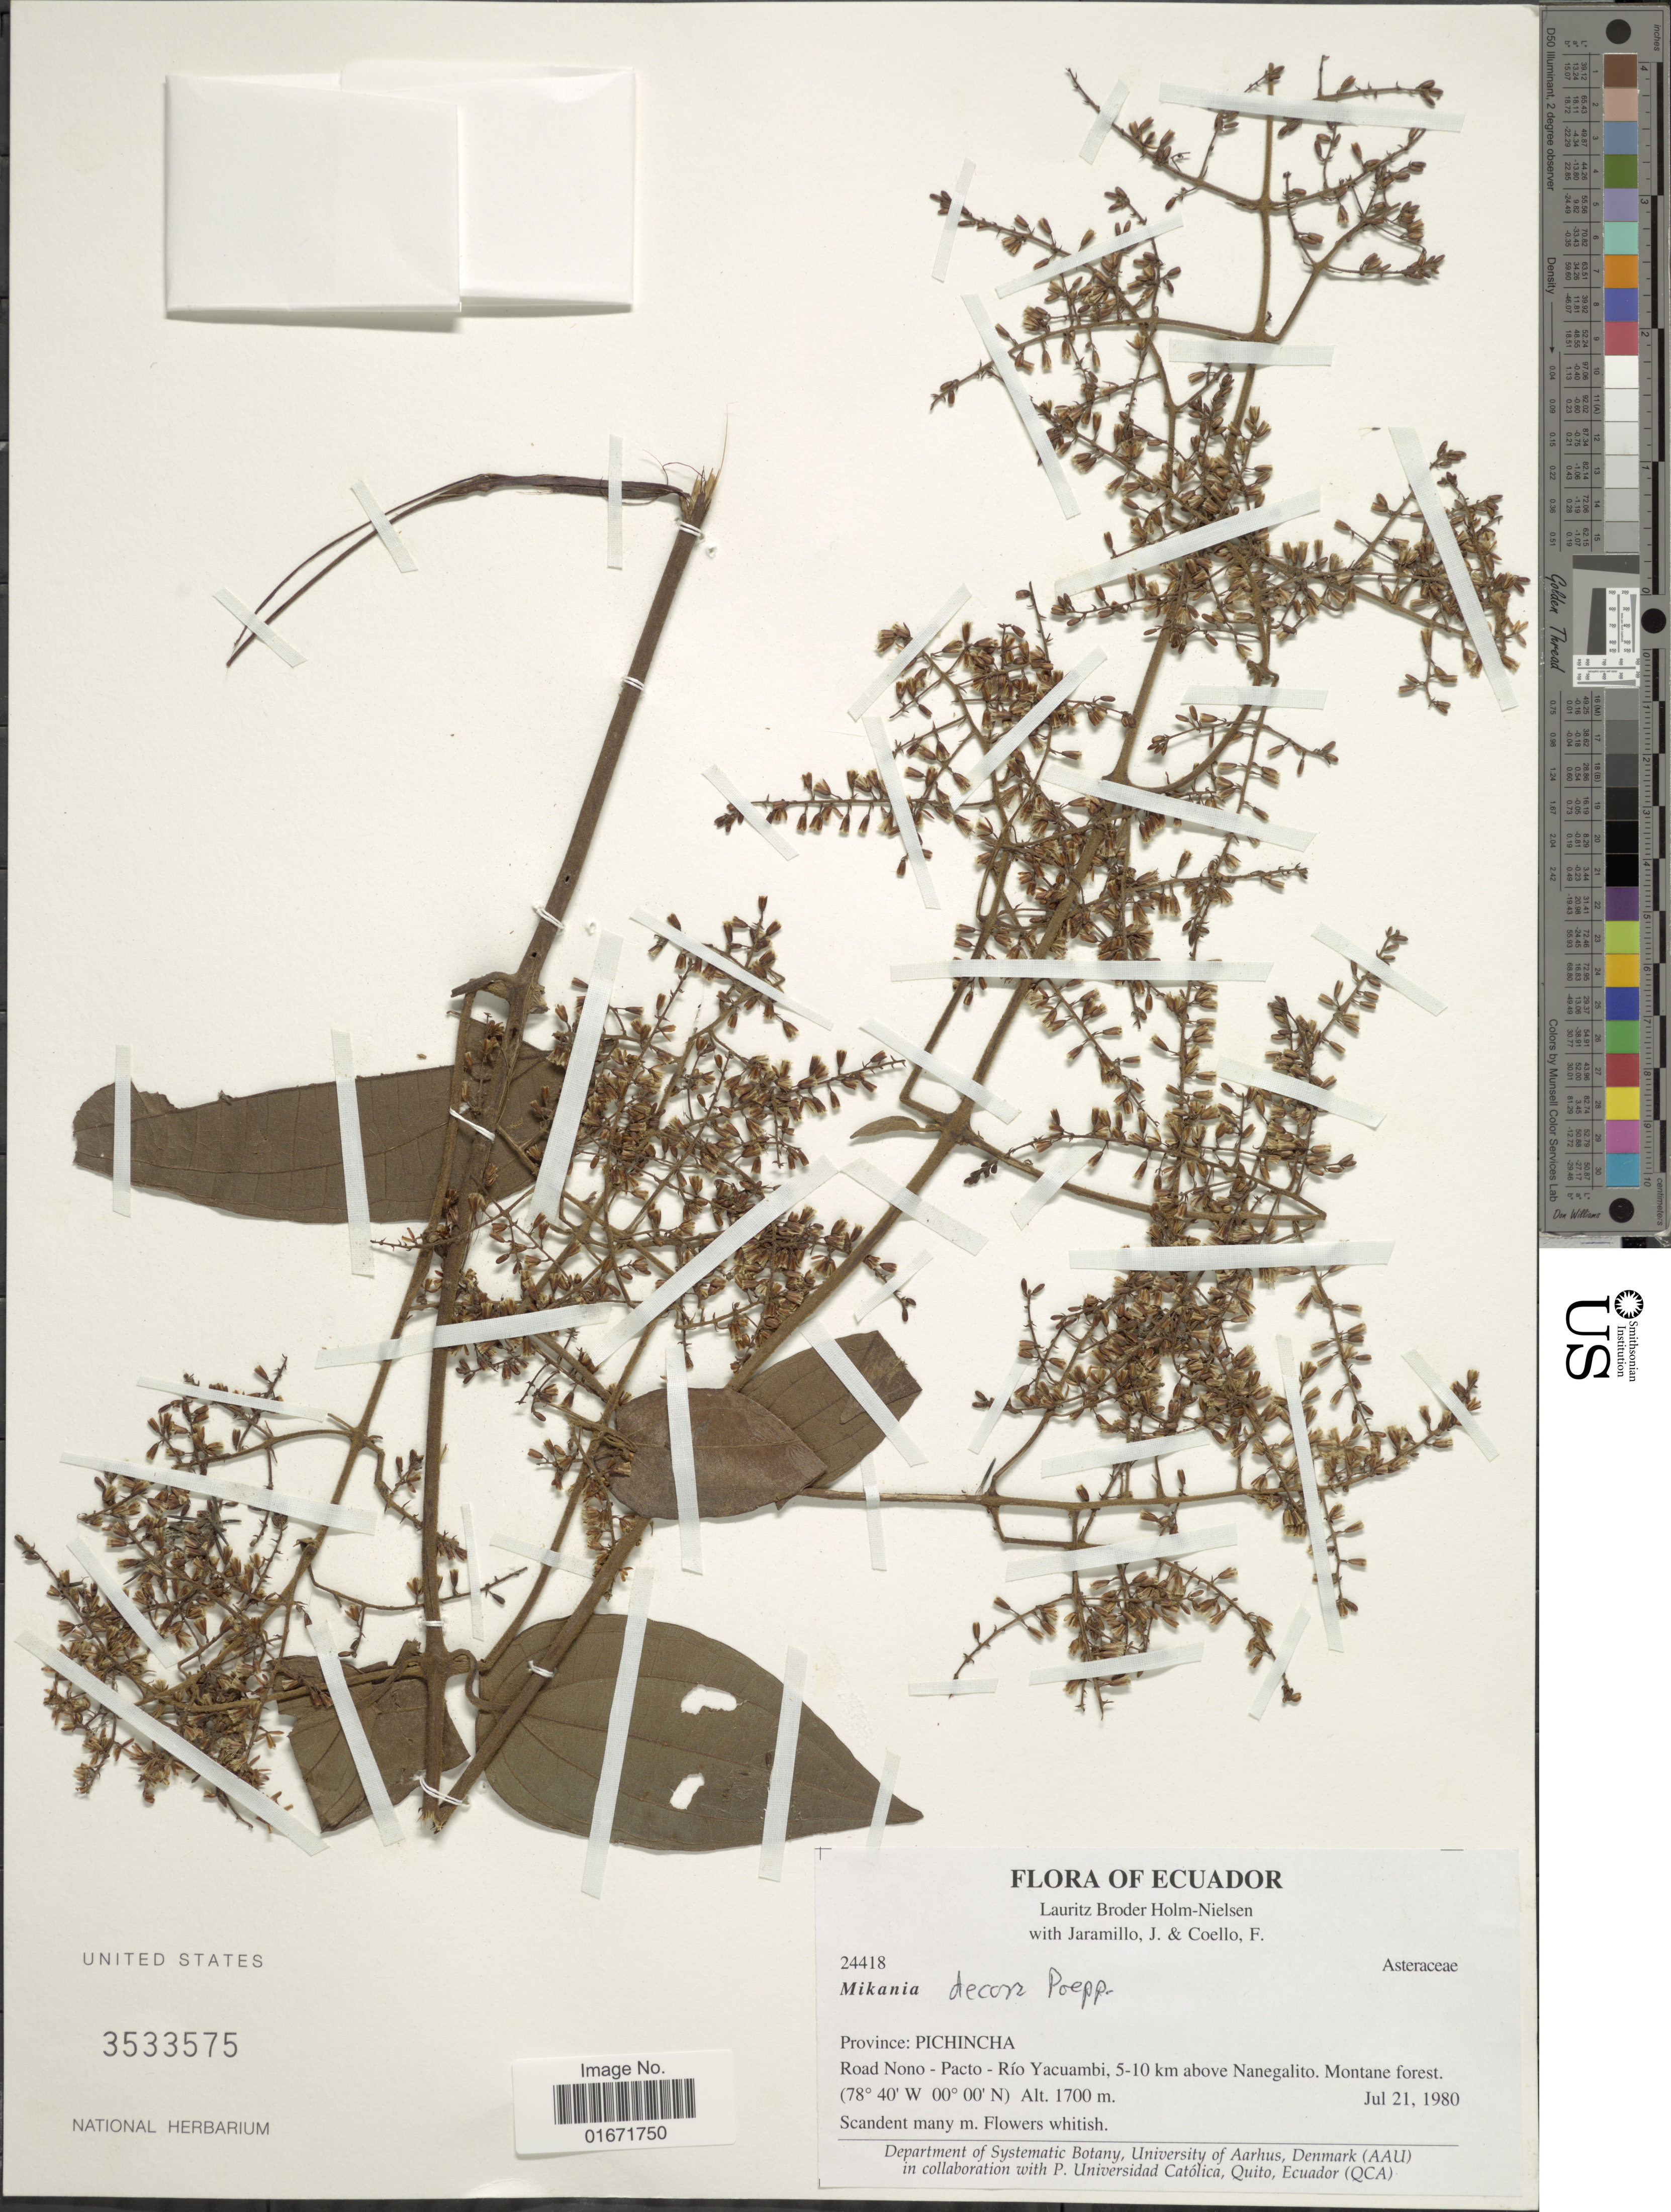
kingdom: Plantae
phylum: Tracheophyta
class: Magnoliopsida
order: Asterales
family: Asteraceae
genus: Mikania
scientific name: Mikania decora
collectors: L. B. Holm-Nielsen, J. Jaramillo & F. Coello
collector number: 24418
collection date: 1980-07-21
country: Ecuador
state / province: Pichincha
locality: Province: Pichincha. Road Nono - Pacto - Río Yacuambi, 5-10 km above Nanegalito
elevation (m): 1700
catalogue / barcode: US 3533575